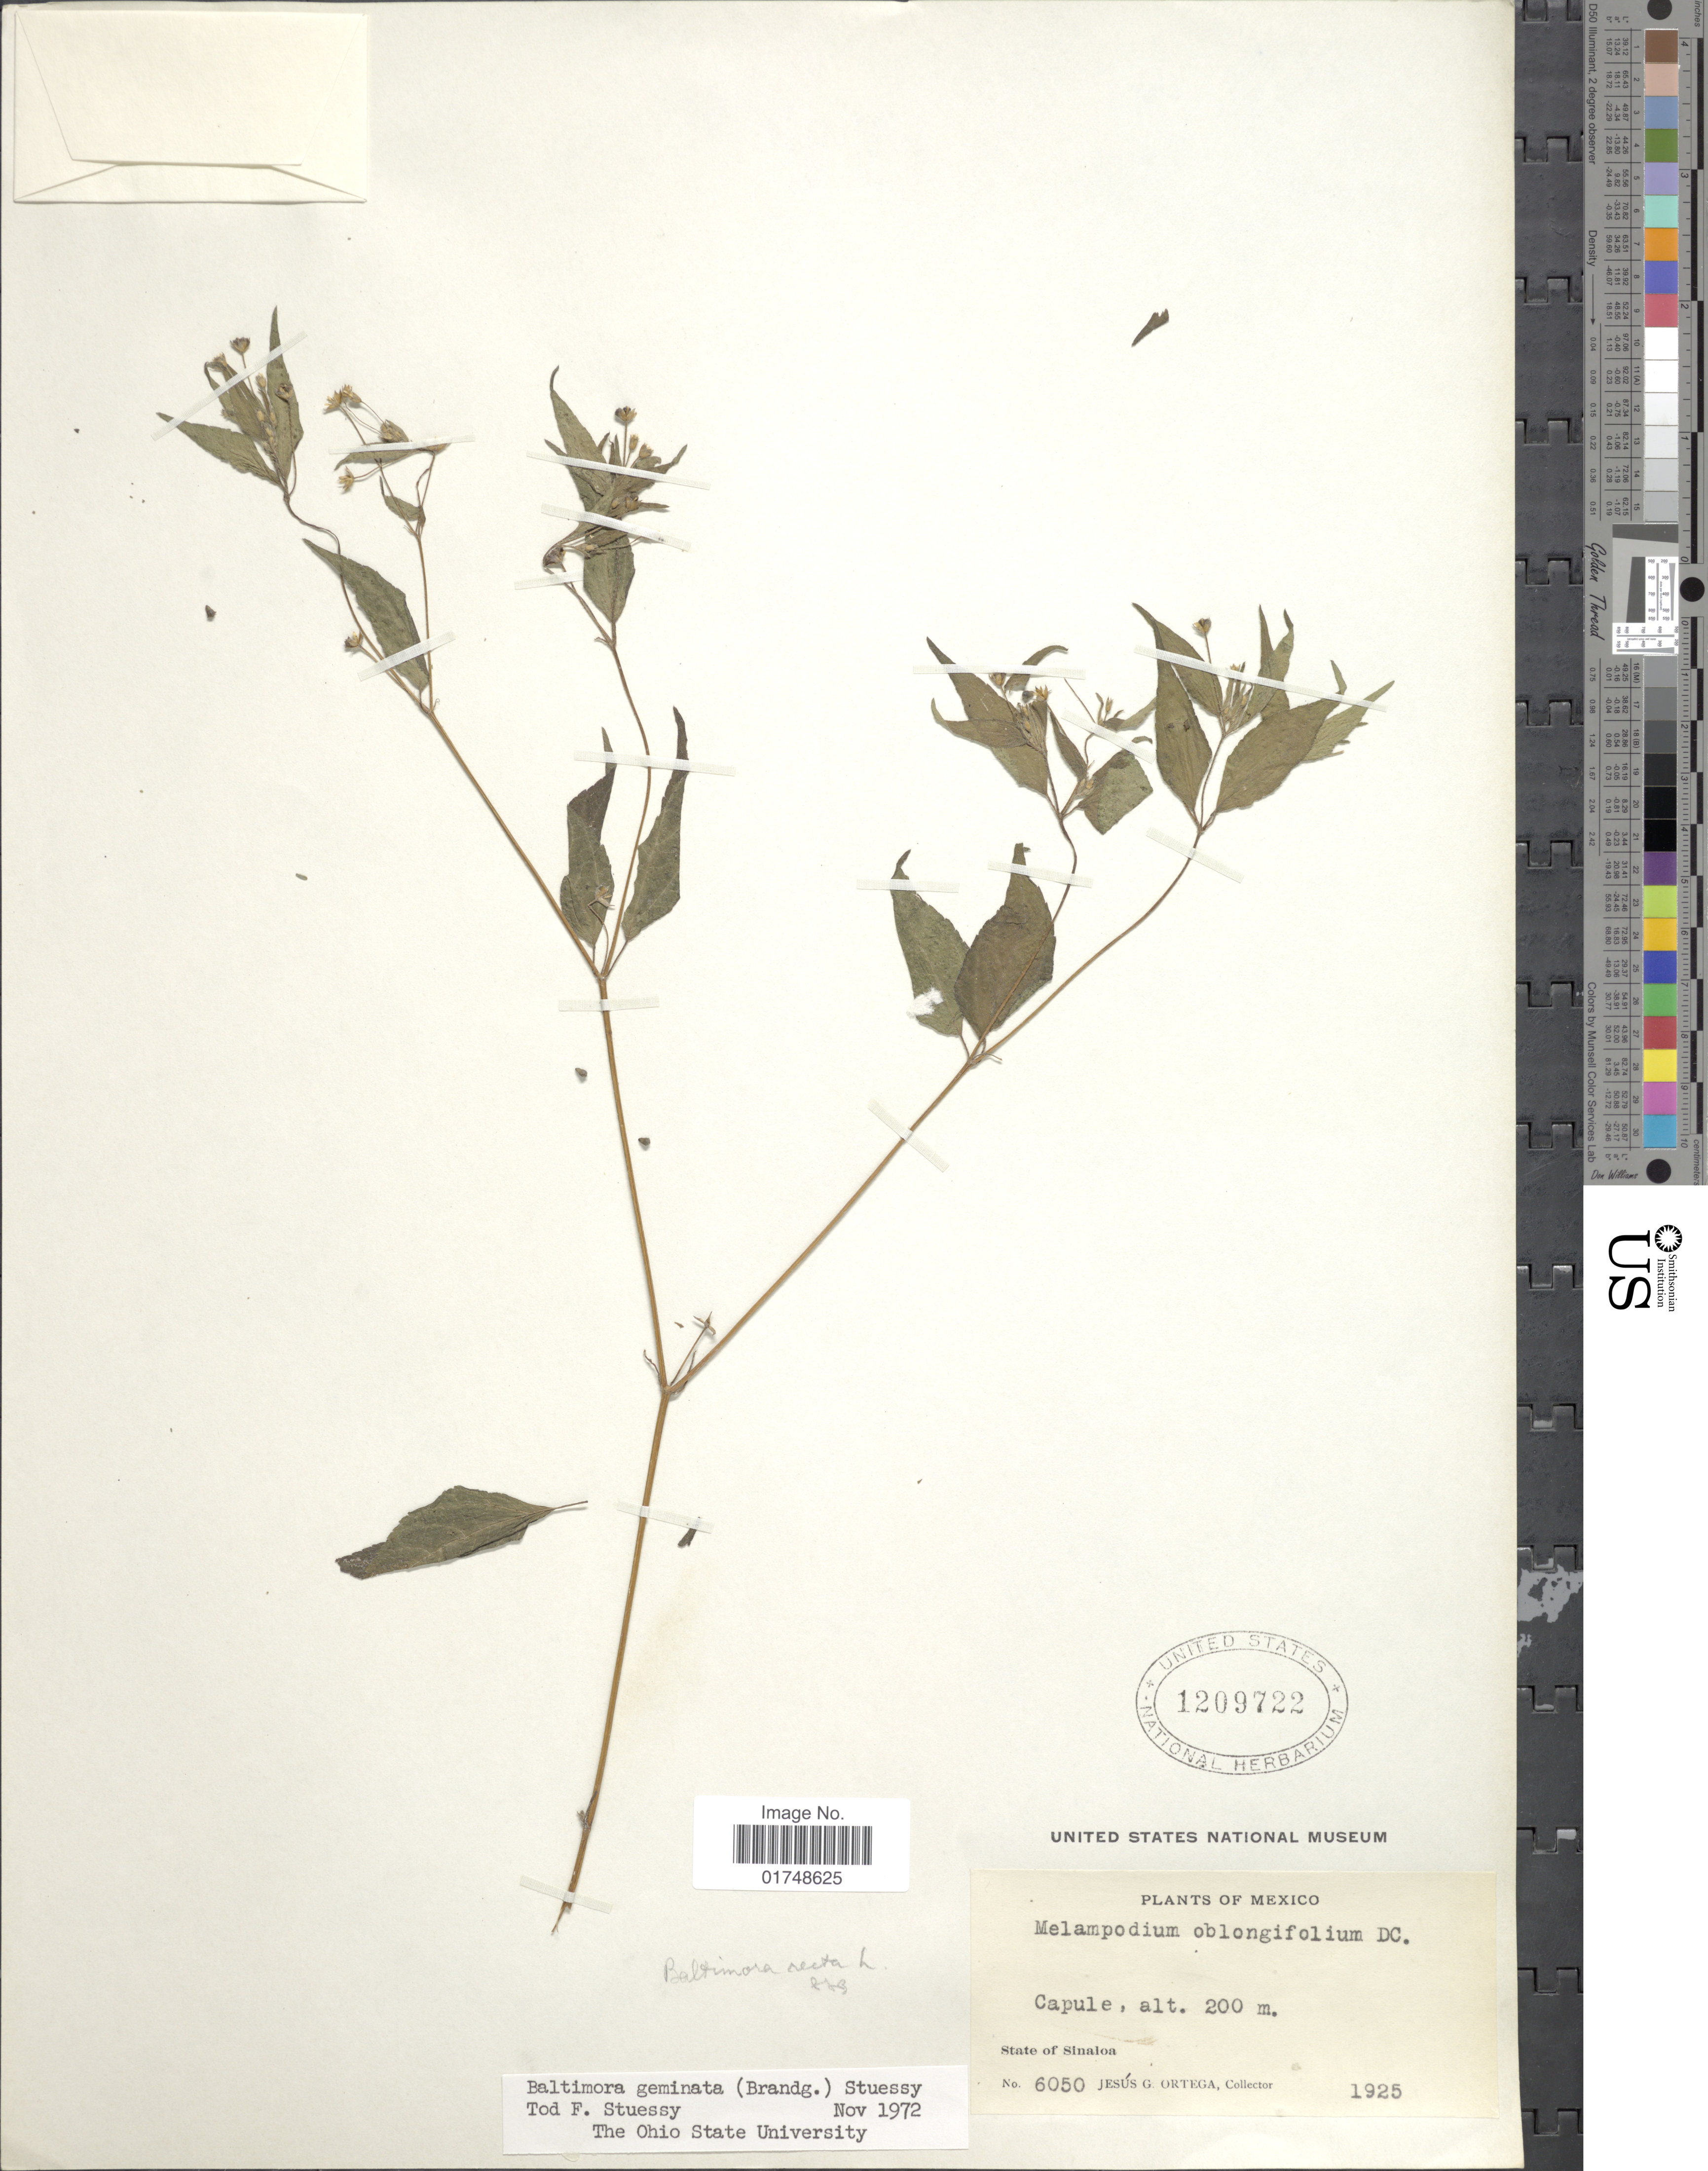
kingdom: Plantae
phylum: Tracheophyta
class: Magnoliopsida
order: Asterales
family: Asteraceae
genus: Baltimora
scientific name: Baltimora geminata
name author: (Brandegee) Stuessy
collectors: J. Ortega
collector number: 6050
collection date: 1925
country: Mexico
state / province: Sinaloa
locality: State of Sinaloa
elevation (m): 200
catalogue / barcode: US 1209722